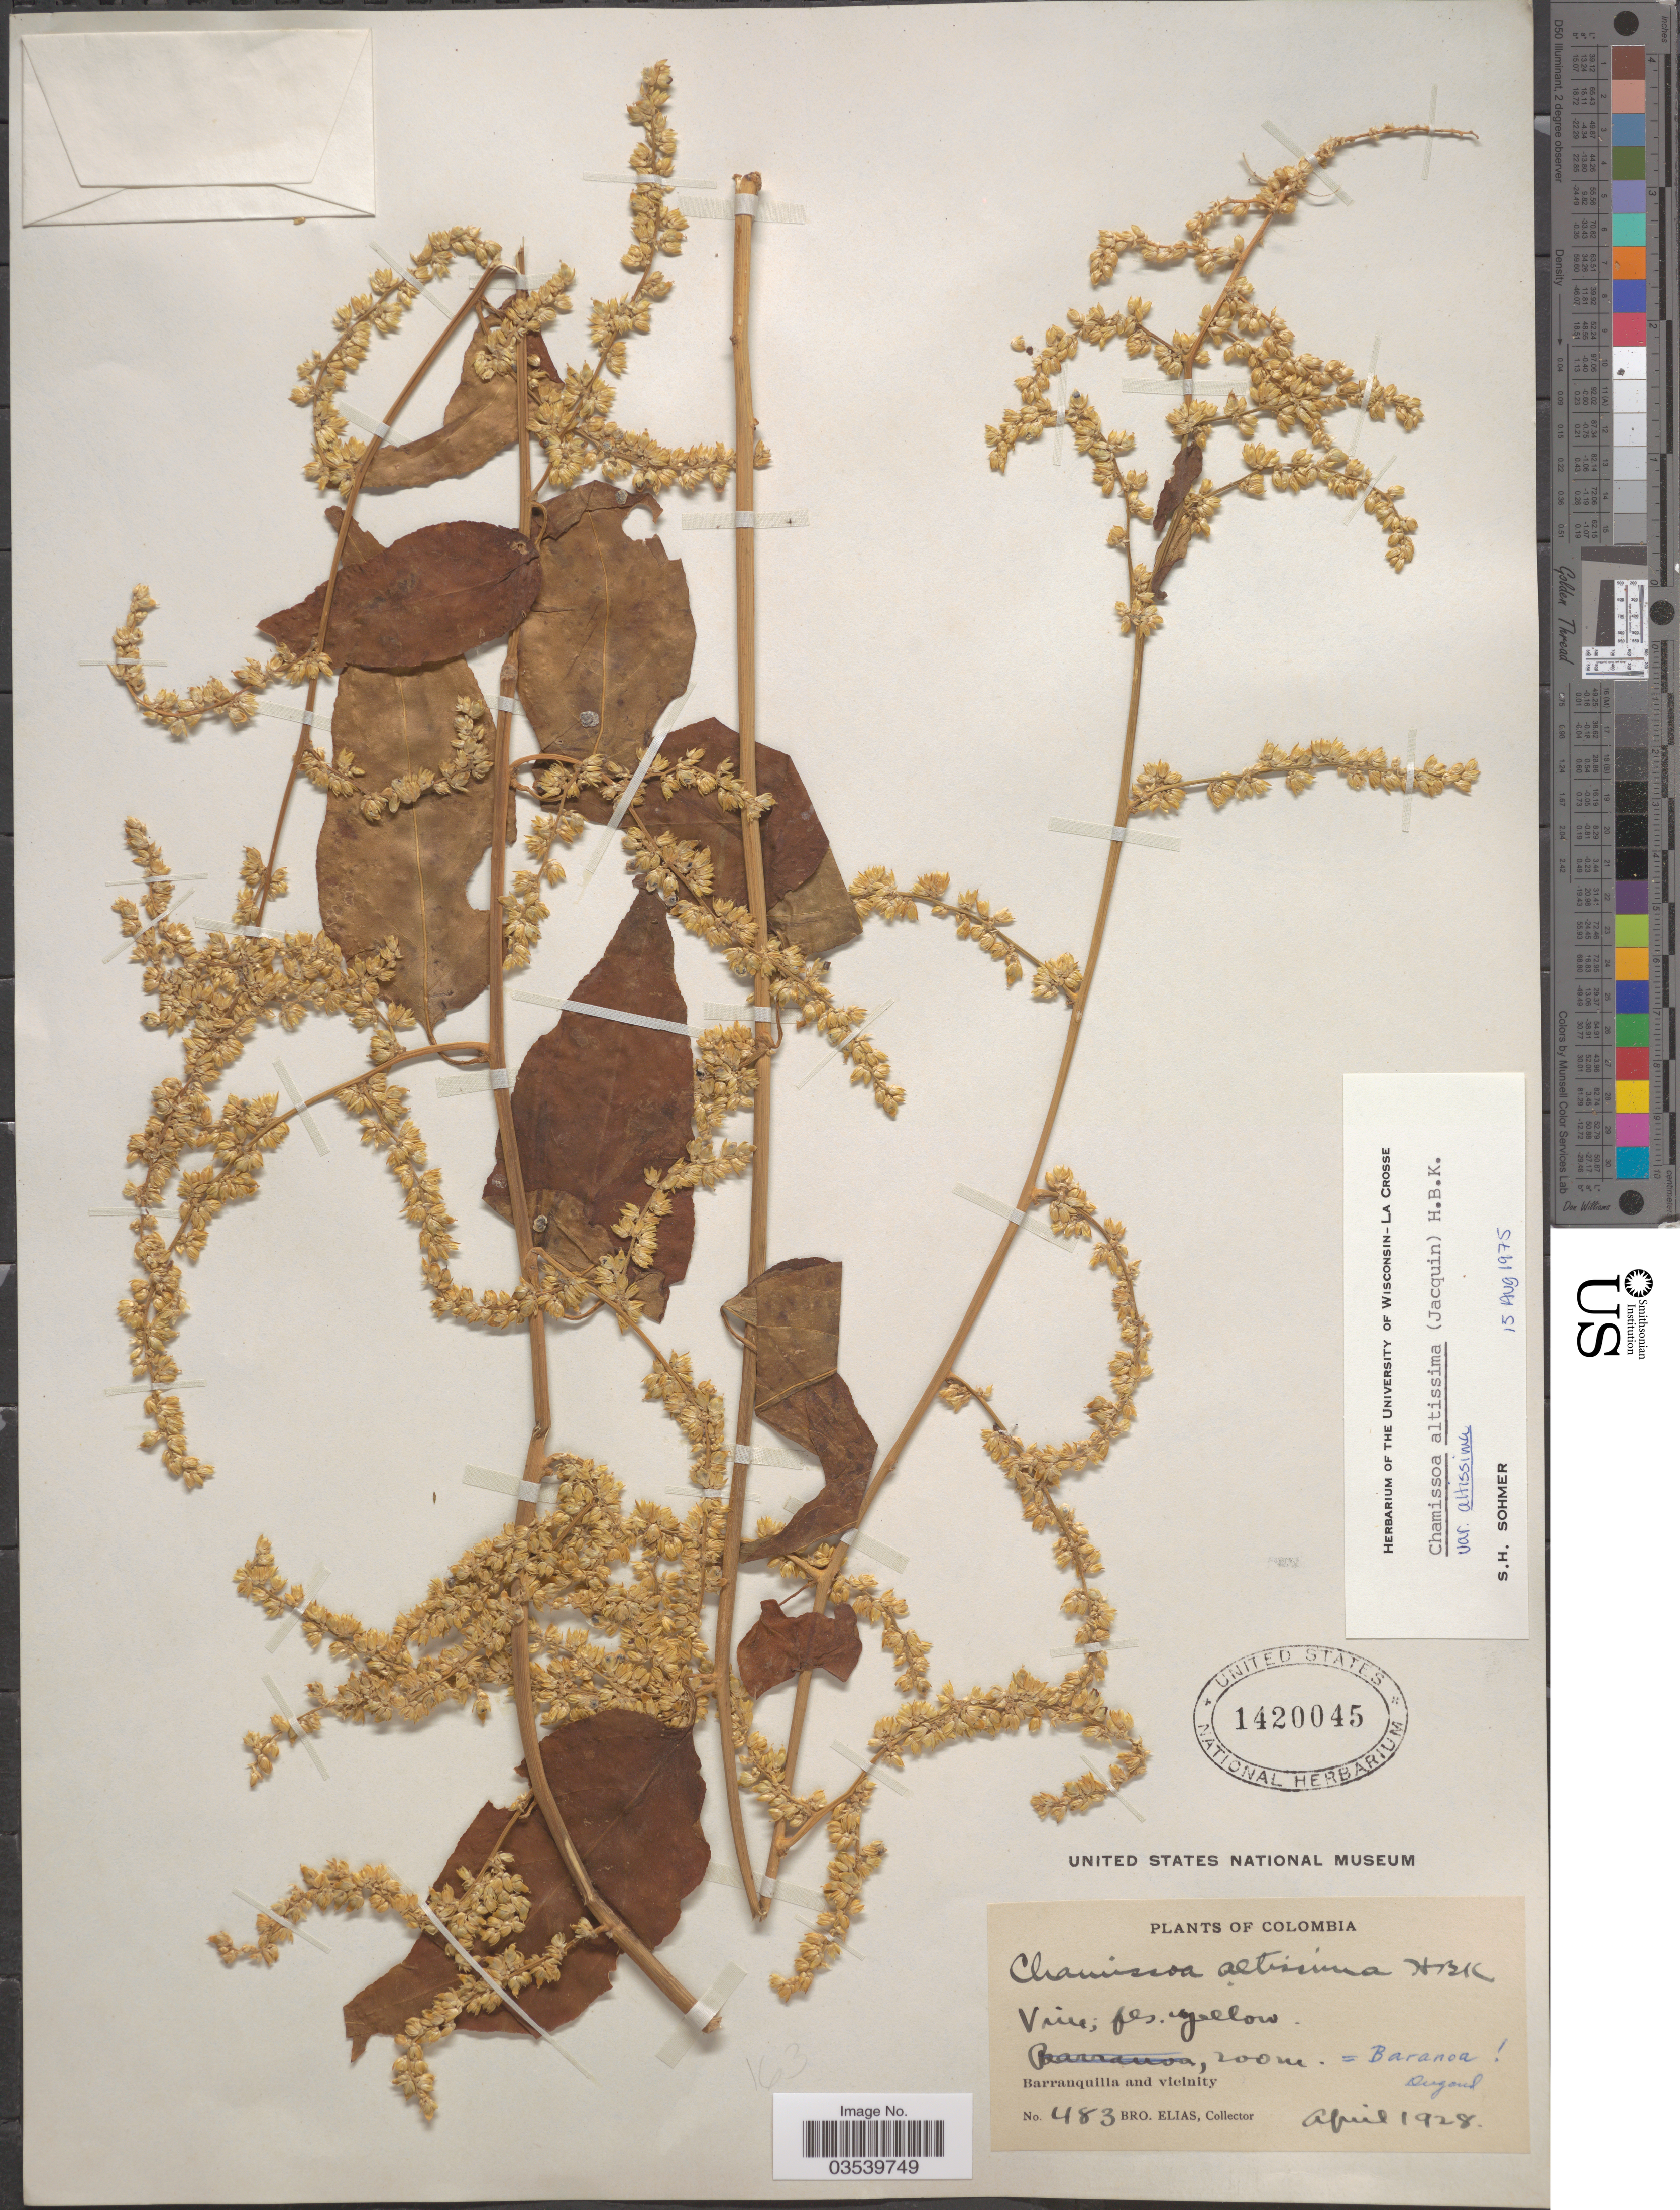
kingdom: Plantae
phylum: Tracheophyta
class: Magnoliopsida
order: Caryophyllales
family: Amaranthaceae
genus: Chamissoa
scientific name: Chamissoa altissima var. altissima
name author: (Jacq.) Kunth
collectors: Bro. Elias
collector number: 483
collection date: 1928-04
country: Colombia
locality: Barranquilla and vicinity. Baranoa.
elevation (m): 200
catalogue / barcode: US 1420045